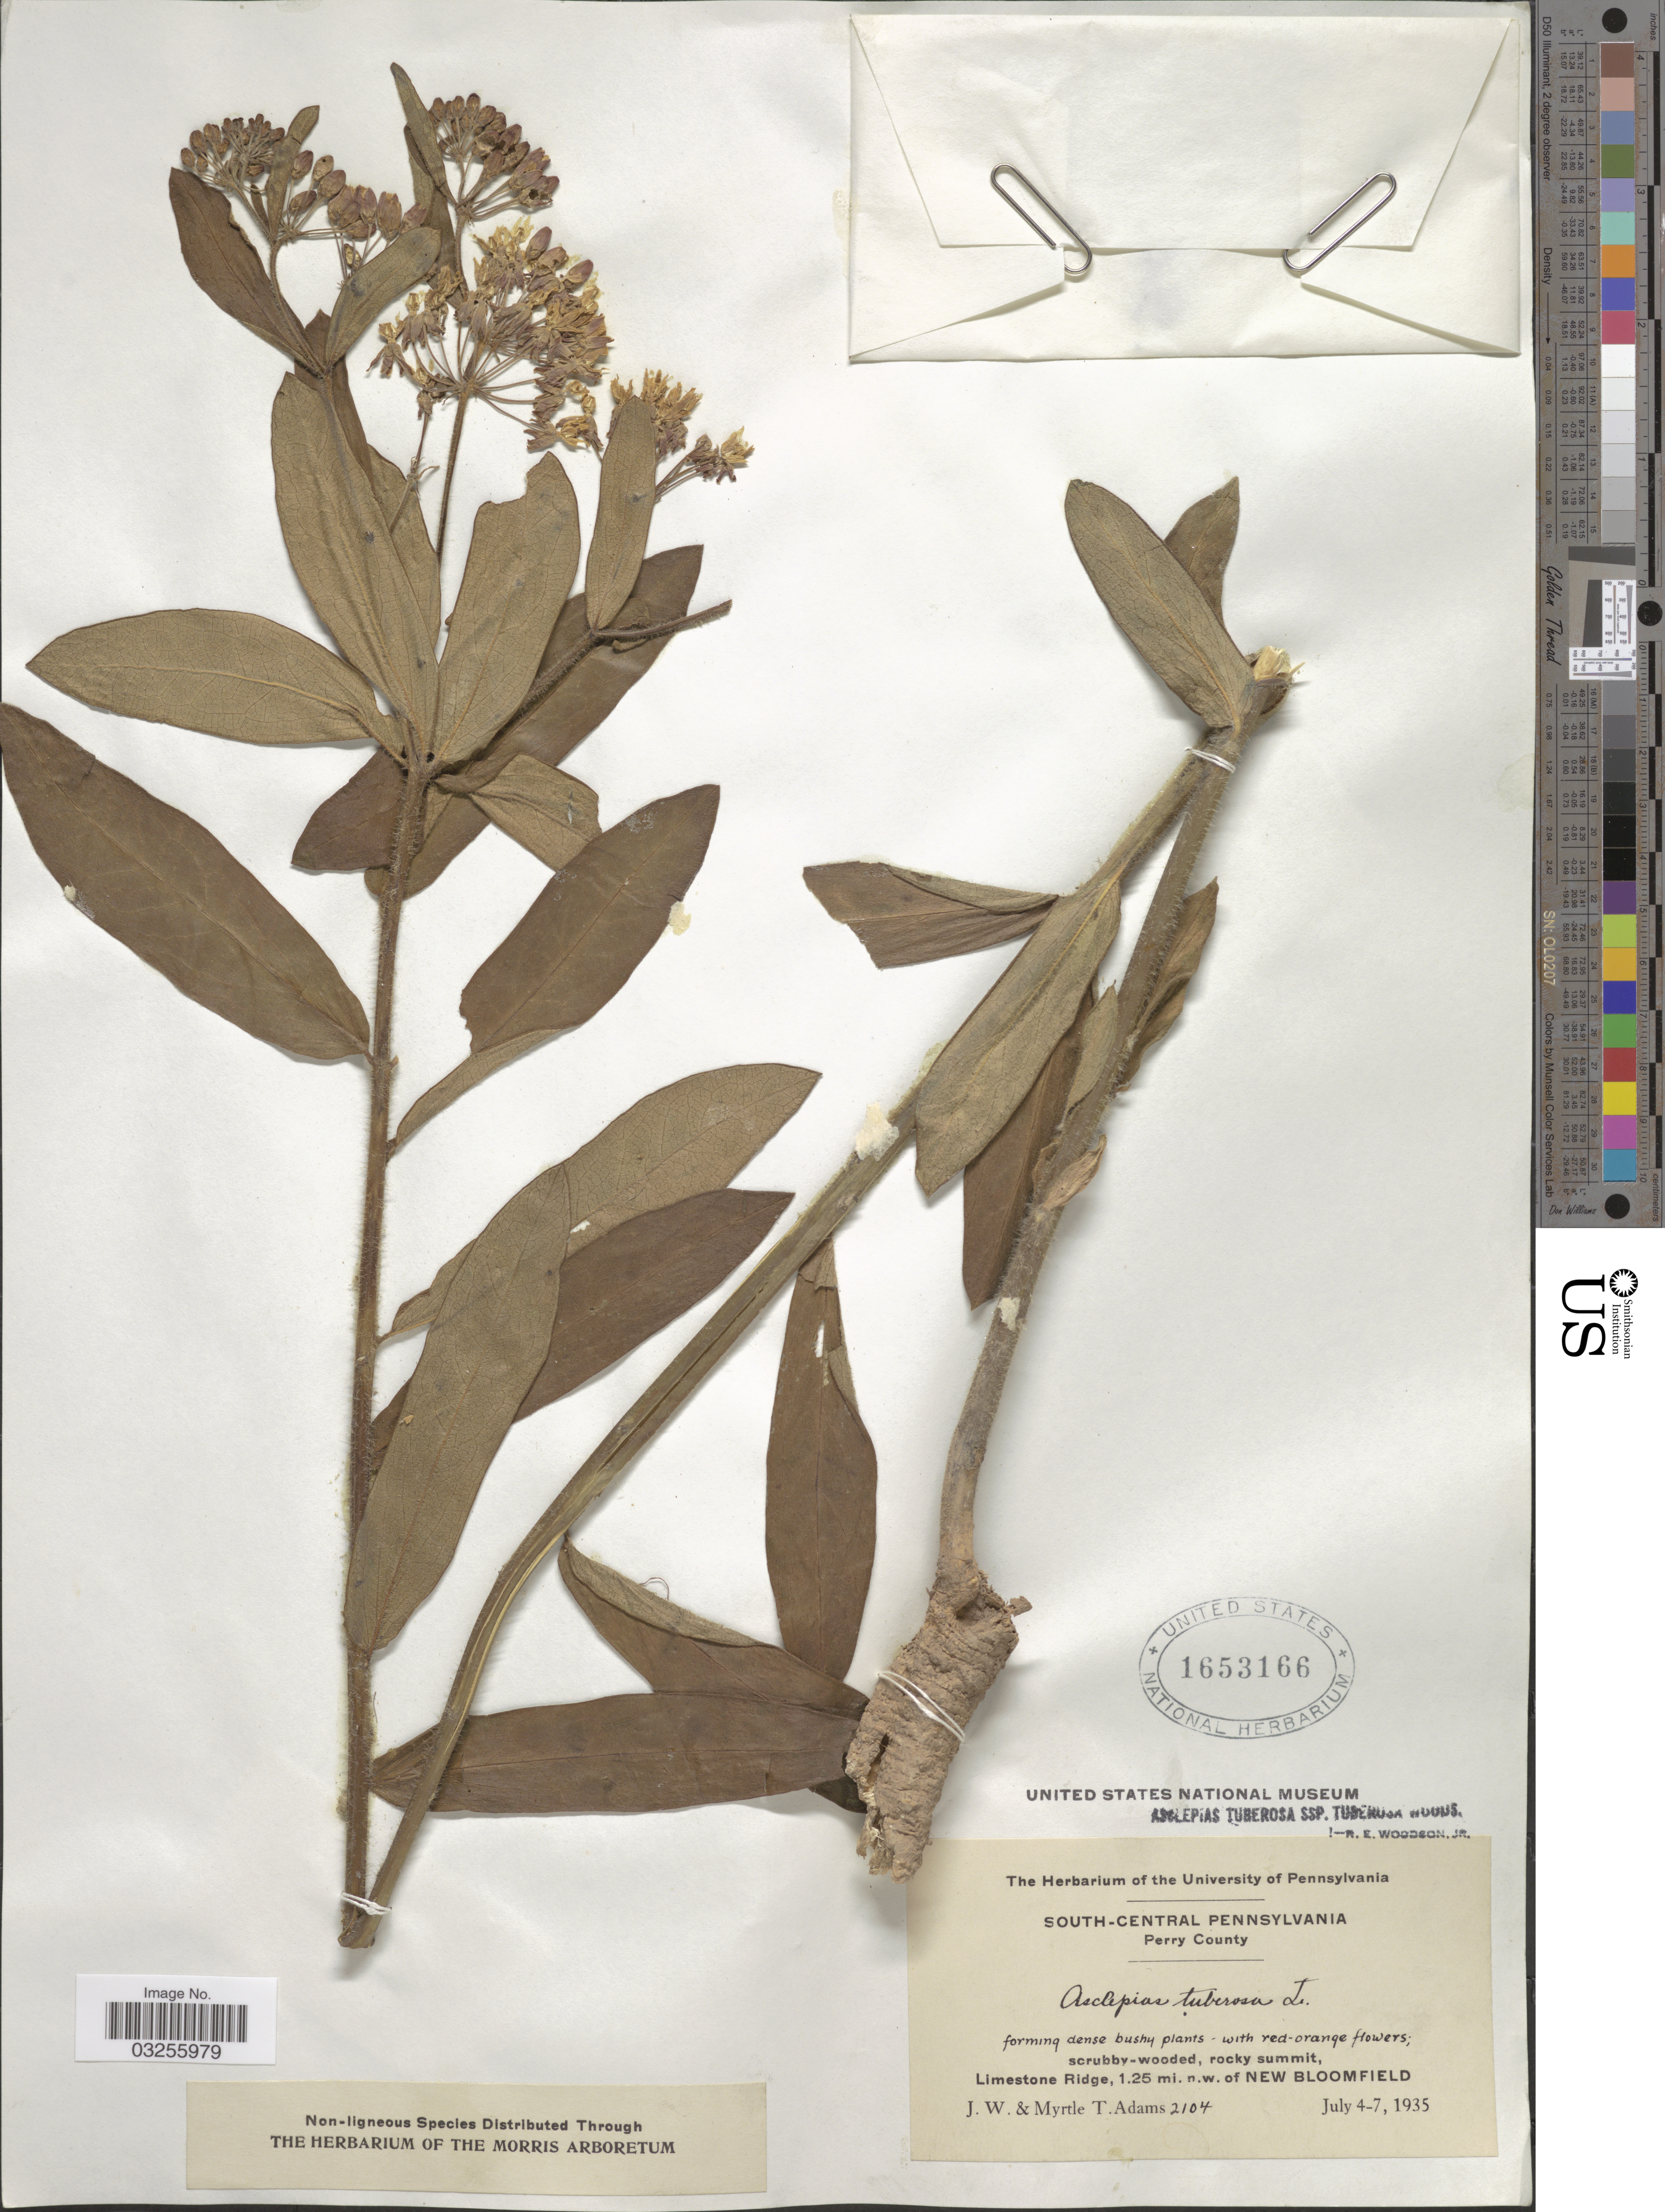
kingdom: Plantae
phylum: Tracheophyta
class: Magnoliopsida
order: Gentianales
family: Apocynaceae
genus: Asclepias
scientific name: Asclepias tuberosa subsp. tuberosa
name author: L.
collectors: J. Adams & M. T. Adams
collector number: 2104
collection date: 1935-07-04/1935-07-07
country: United States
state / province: Pennsylvania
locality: South-Central Pennsylvania. Limestone Ridge, 1.25 mi. n.w. of New Bloomfield.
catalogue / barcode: US 1653166